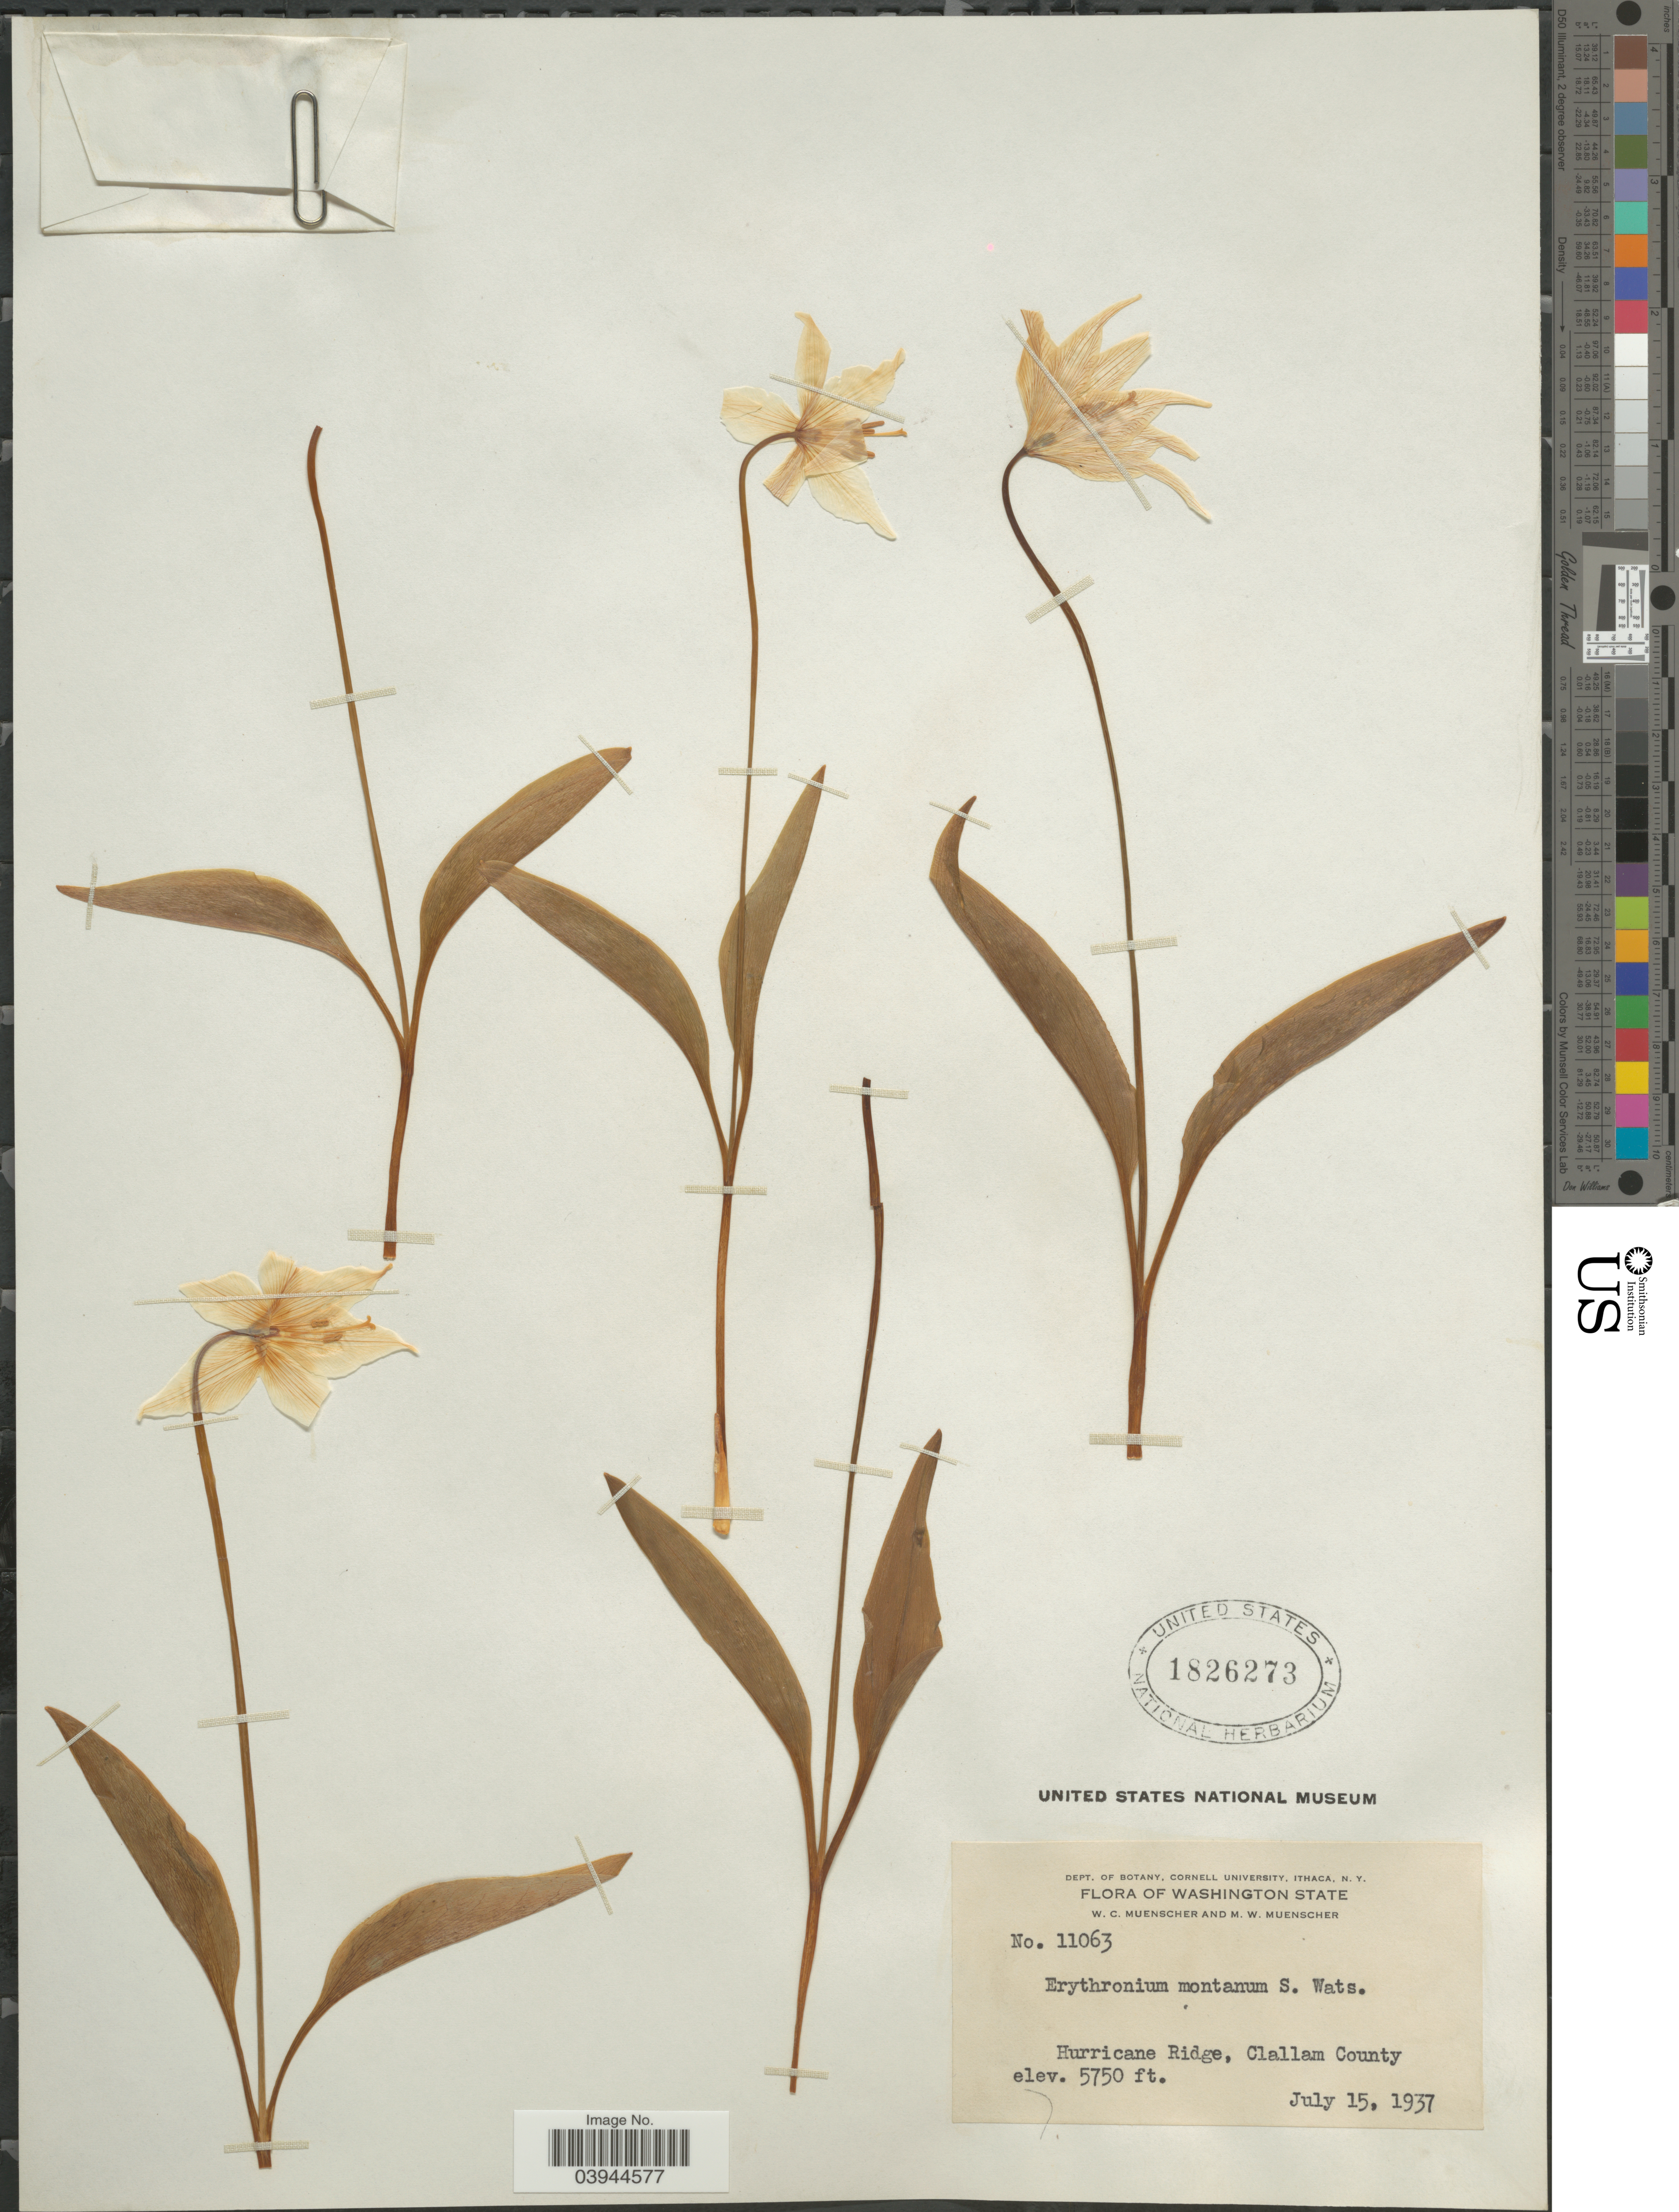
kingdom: Plantae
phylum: Tracheophyta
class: Liliopsida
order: Liliales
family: Liliaceae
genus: Erythronium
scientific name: Erythronium montanum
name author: S. Watson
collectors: W. Muenscher & M. Muenscher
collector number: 11063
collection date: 1937-07-15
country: United States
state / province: Washington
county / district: Clallam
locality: Hurricane Ridge, Clallam County.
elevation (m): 1753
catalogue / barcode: US 1826273